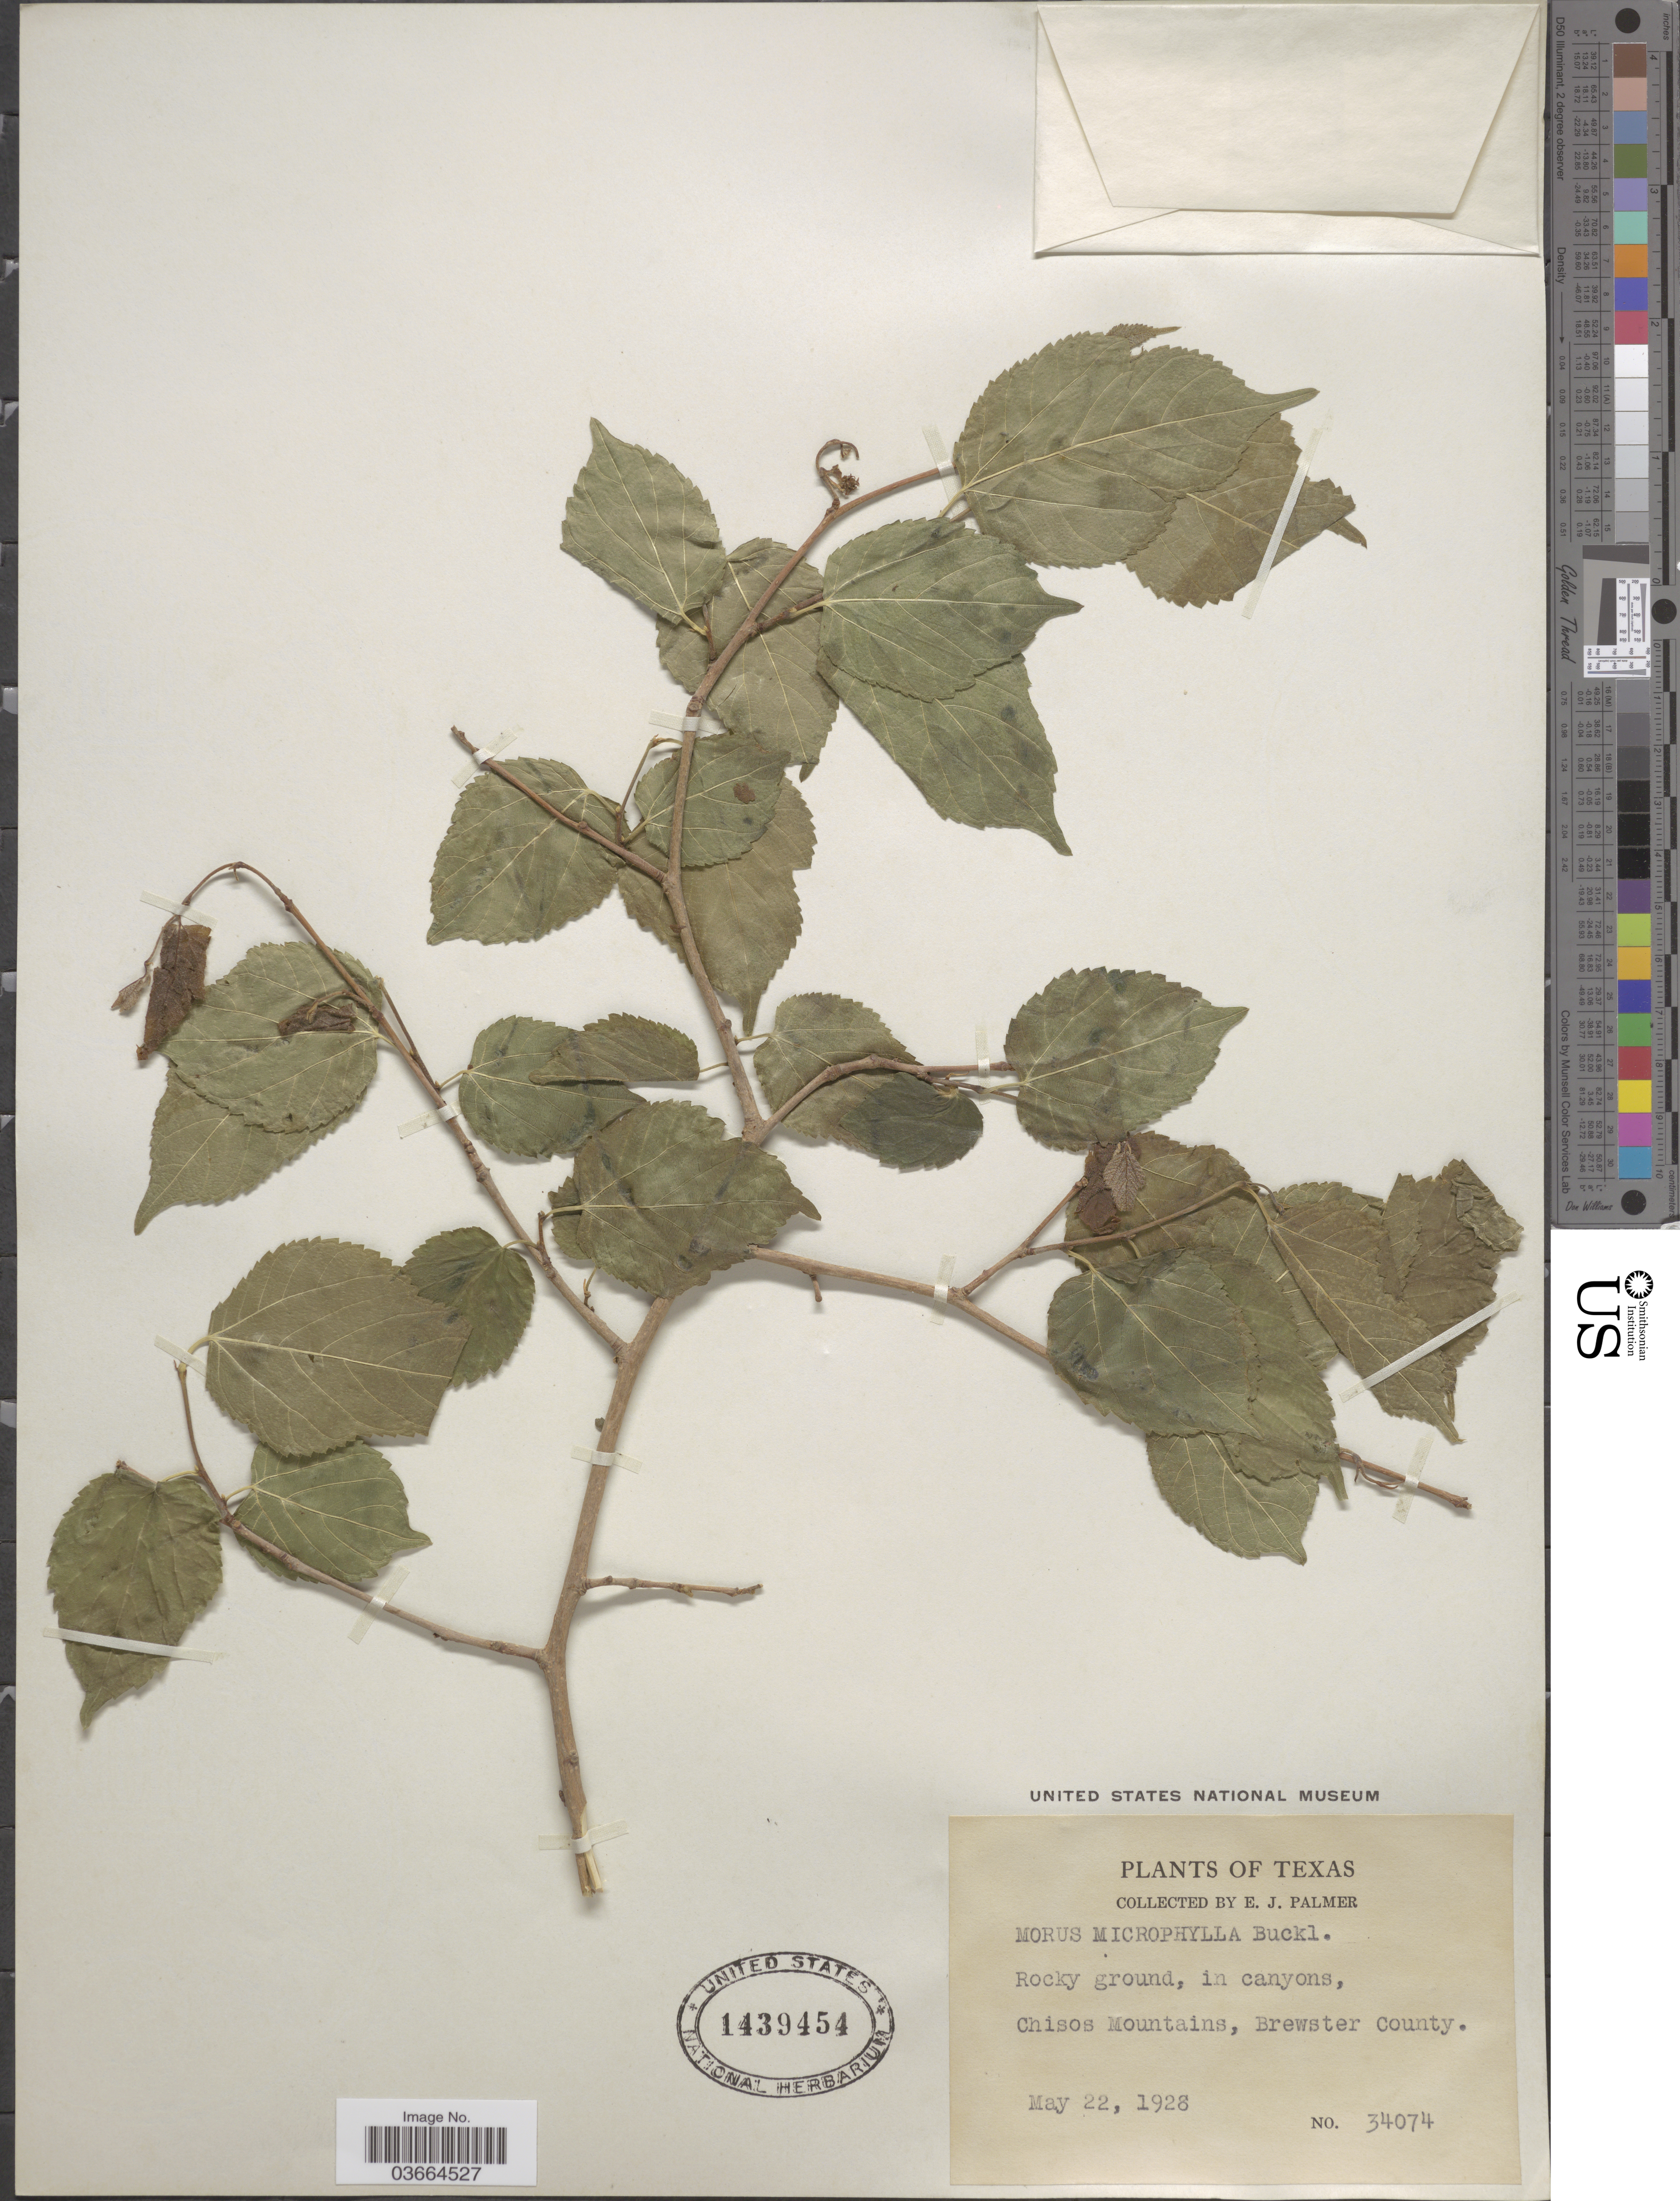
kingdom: Plantae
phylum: Tracheophyta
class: Magnoliopsida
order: Rosales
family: Moraceae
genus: Morus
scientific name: Morus microphylla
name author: Buckley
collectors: E. J. Palmer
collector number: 34074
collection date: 1928-05-22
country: United States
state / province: Texas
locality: Chisos Mountains, Brewster County.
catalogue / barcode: US 1439454